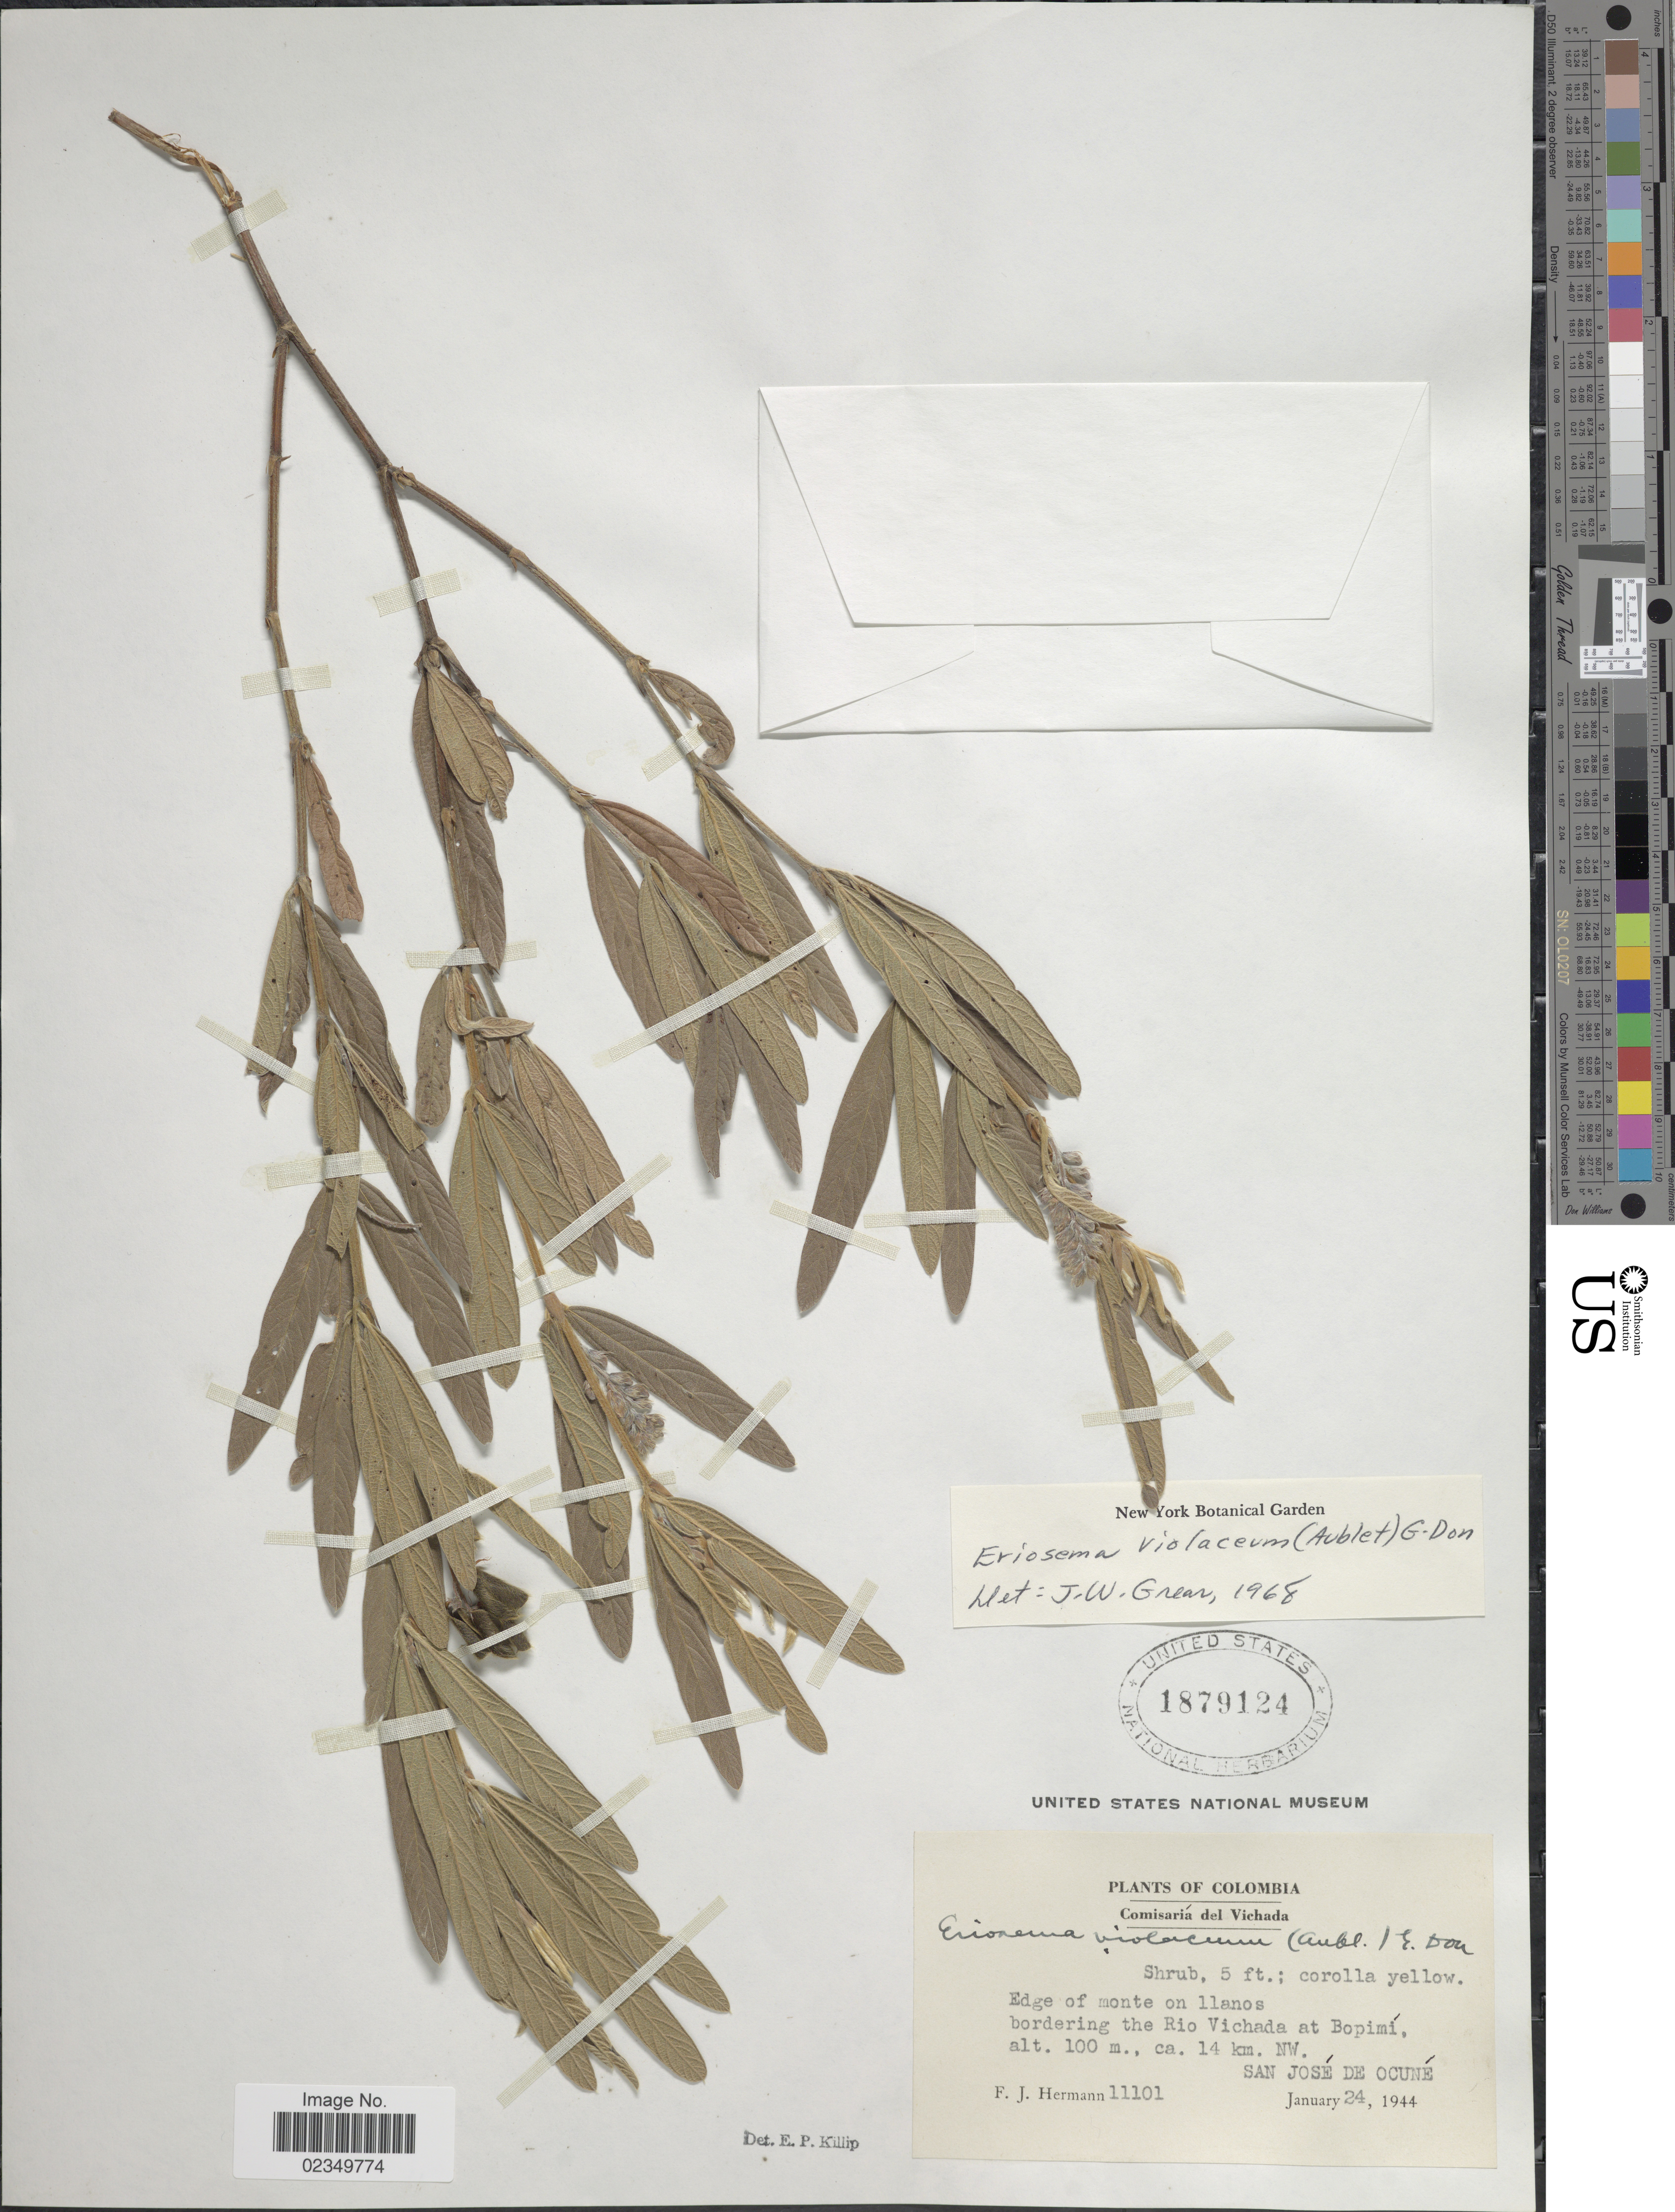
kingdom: Plantae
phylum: Tracheophyta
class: Magnoliopsida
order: Fabales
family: Fabaceae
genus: Eriosema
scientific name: Eriosema violaceum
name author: (Aubl.) G. Don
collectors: F. J. Hermann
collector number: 11101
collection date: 1944-01-24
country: Colombia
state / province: Vichada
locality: Edge of monte on llanos bordering the Rio Vichada at Bopimi, ca. 14 km. NW. San Jose de Ocune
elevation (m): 100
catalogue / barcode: US 1879124